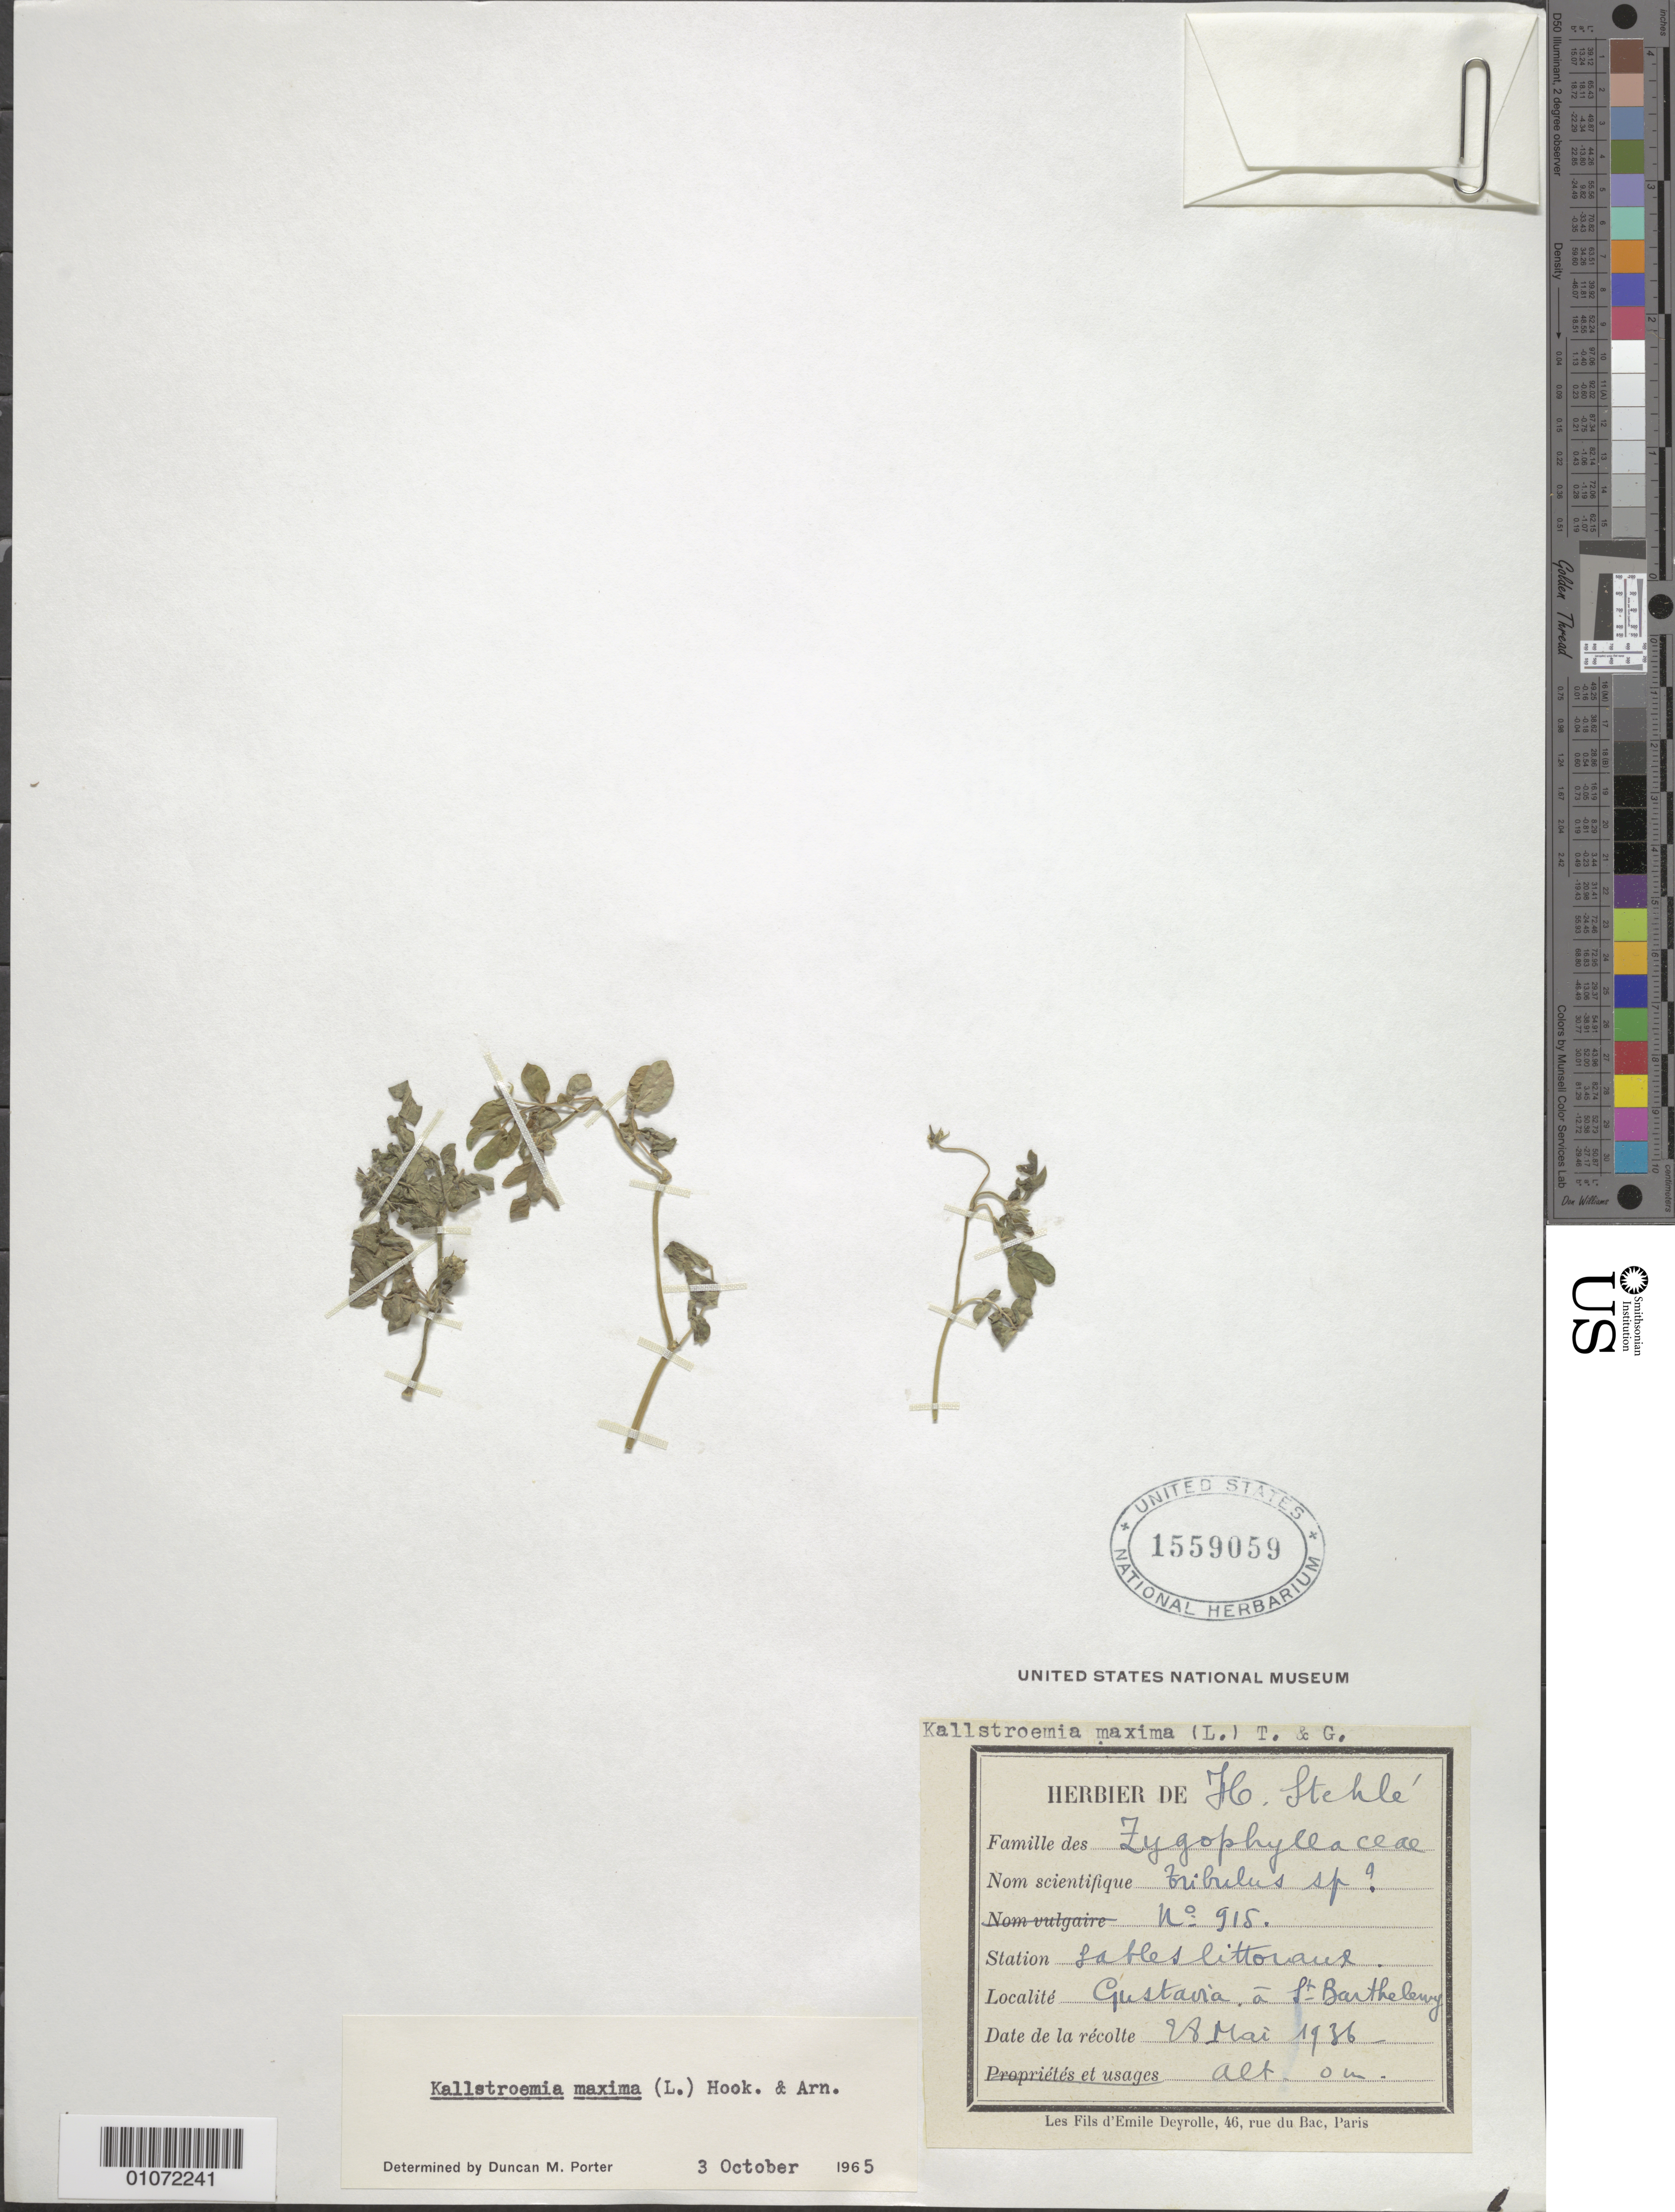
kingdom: Plantae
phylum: Tracheophyta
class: Magnoliopsida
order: Zygophyllales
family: Zygophyllaceae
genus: Kallstroemia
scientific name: Kallstroemia maxima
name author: (L.) Hook. & Arn.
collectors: H. Stehlé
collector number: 915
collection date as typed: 28 May 1936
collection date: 1936-05-28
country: Saint Barthélemy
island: St. Barthélemy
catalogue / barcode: US 1559059